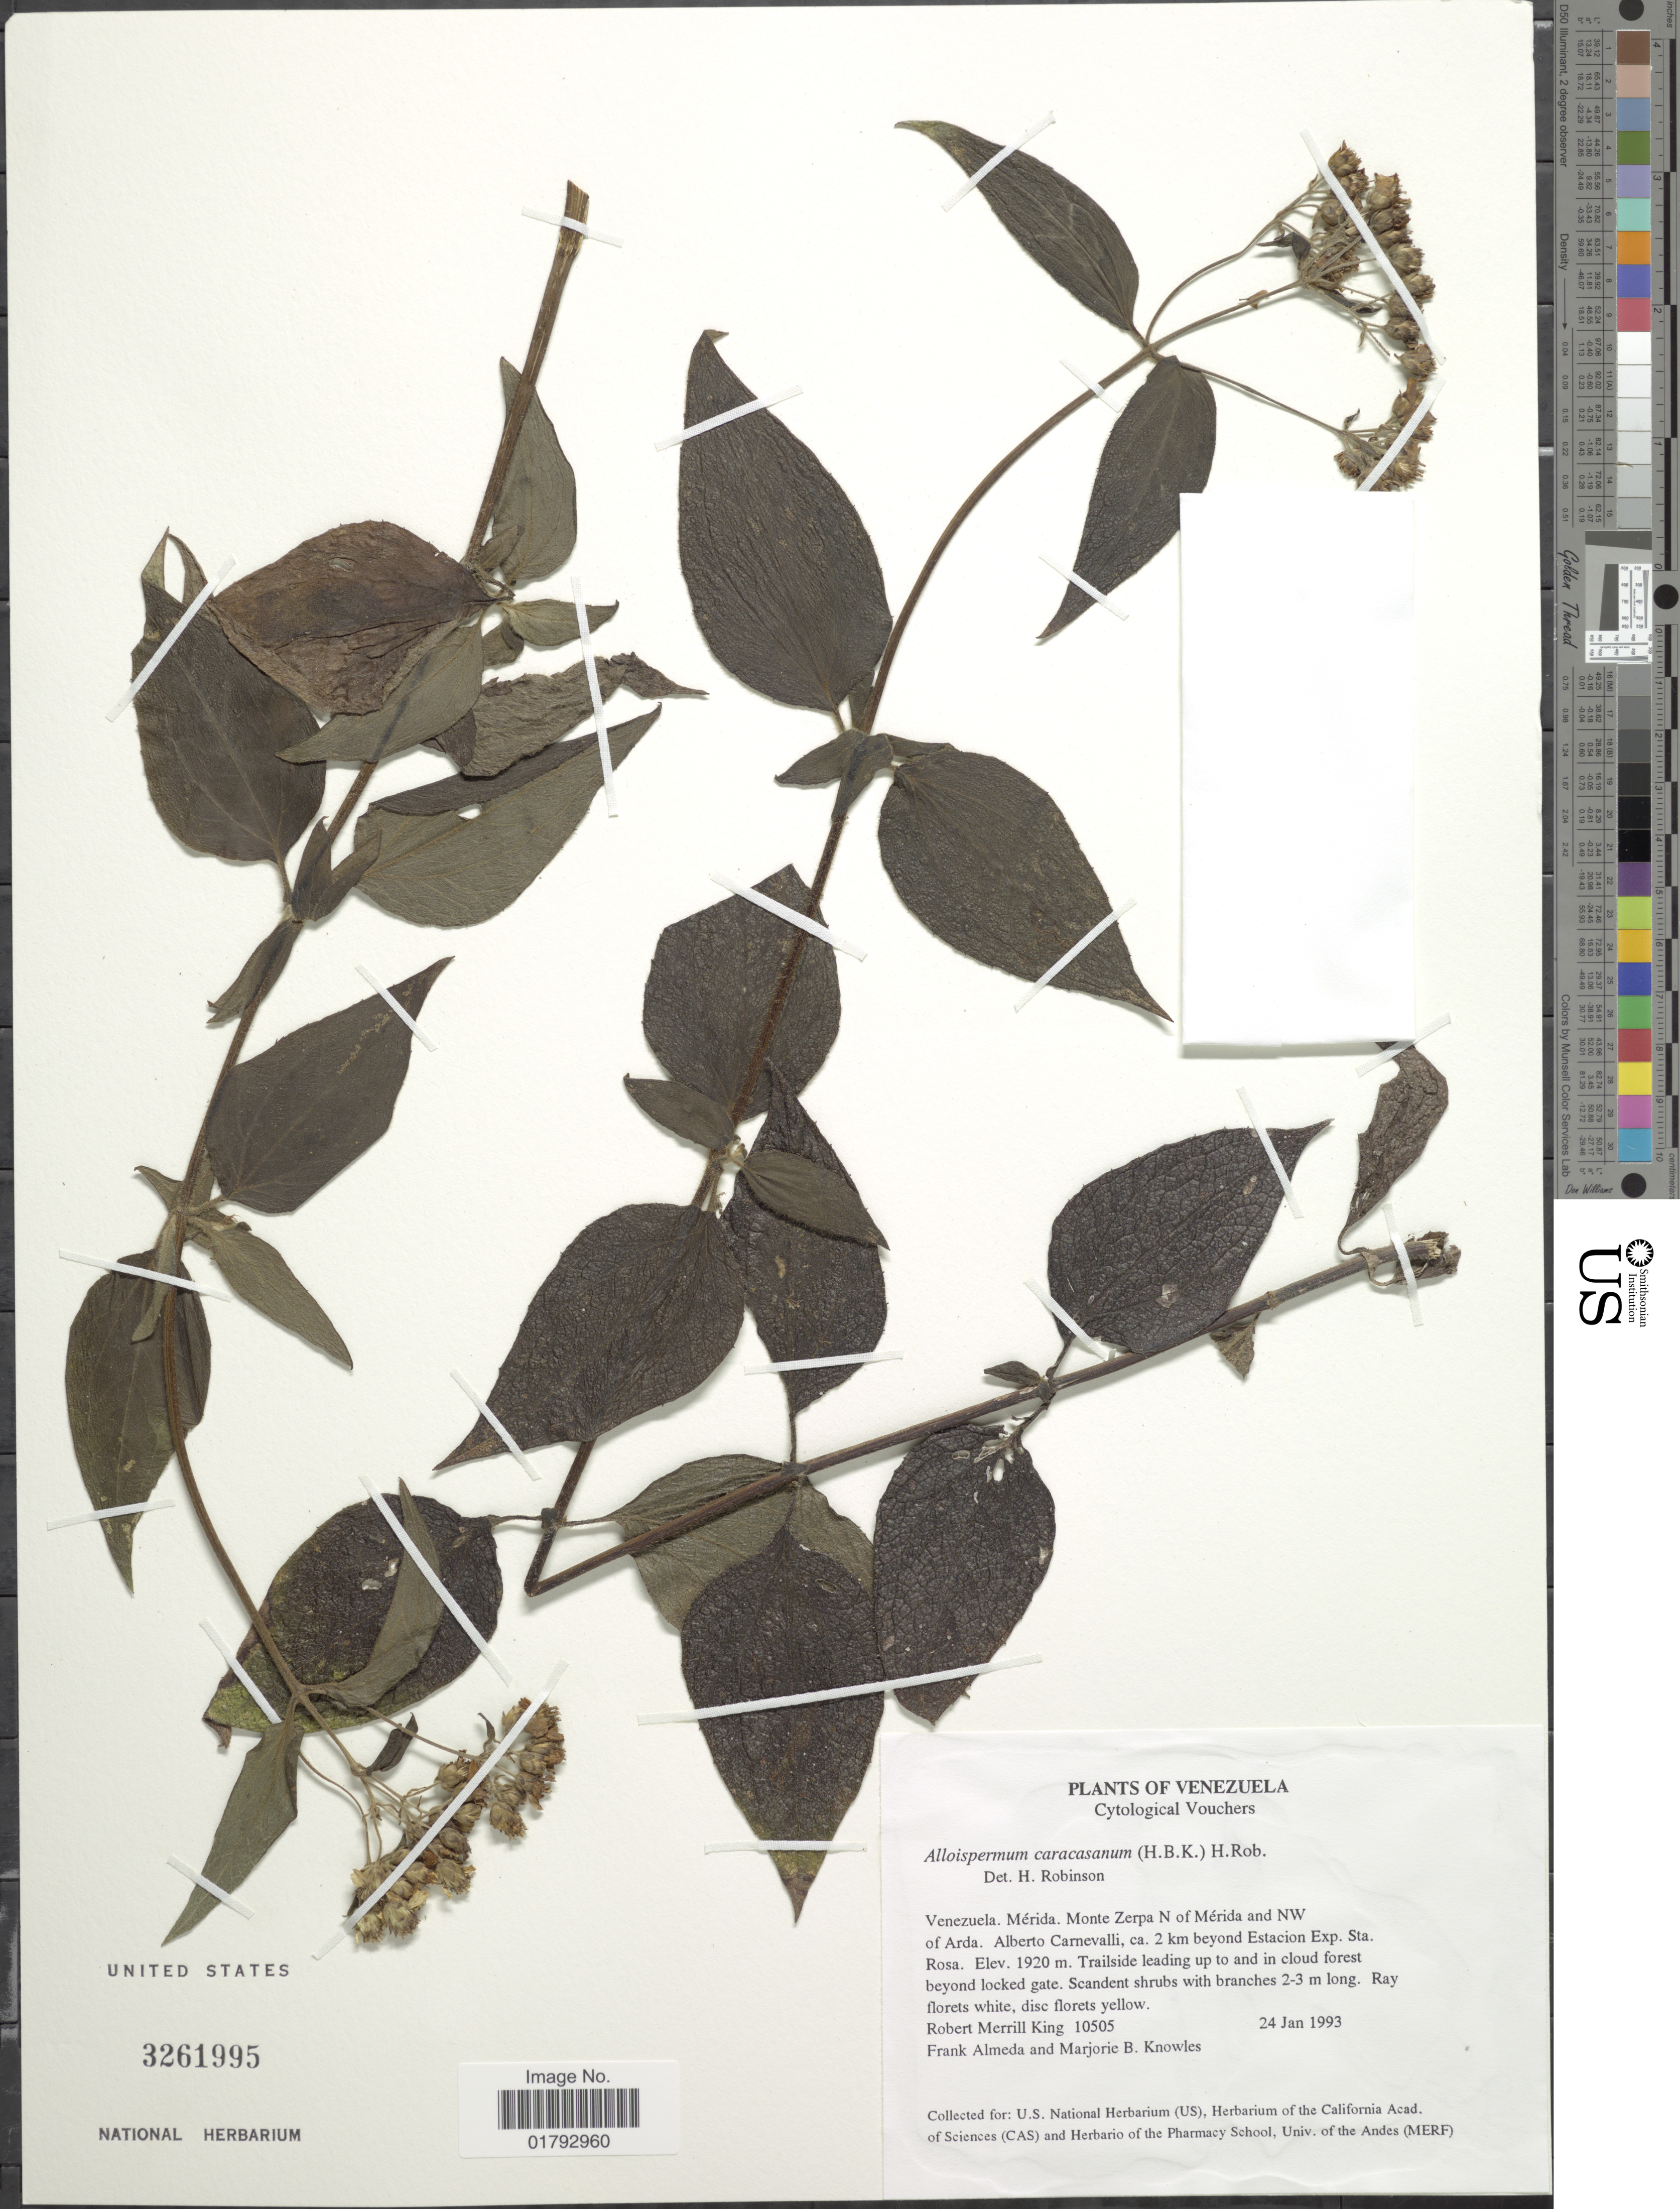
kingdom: Plantae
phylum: Tracheophyta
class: Magnoliopsida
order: Asterales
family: Asteraceae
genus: Alloispermum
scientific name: Alloispermum caracasanum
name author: (Kunth) H. Rob.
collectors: R. M. King, F. Almeda & M. B. Knowles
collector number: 10505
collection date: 1993-01-24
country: Venezuela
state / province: Mérida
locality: Venezuela. Merida. Monte Zerpa N of Merida and NW of Arda. Alberto Carnevalli, ca. 2 km beyond Estacion Exp. Sta.Rosa.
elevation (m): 1920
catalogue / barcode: US 3261995